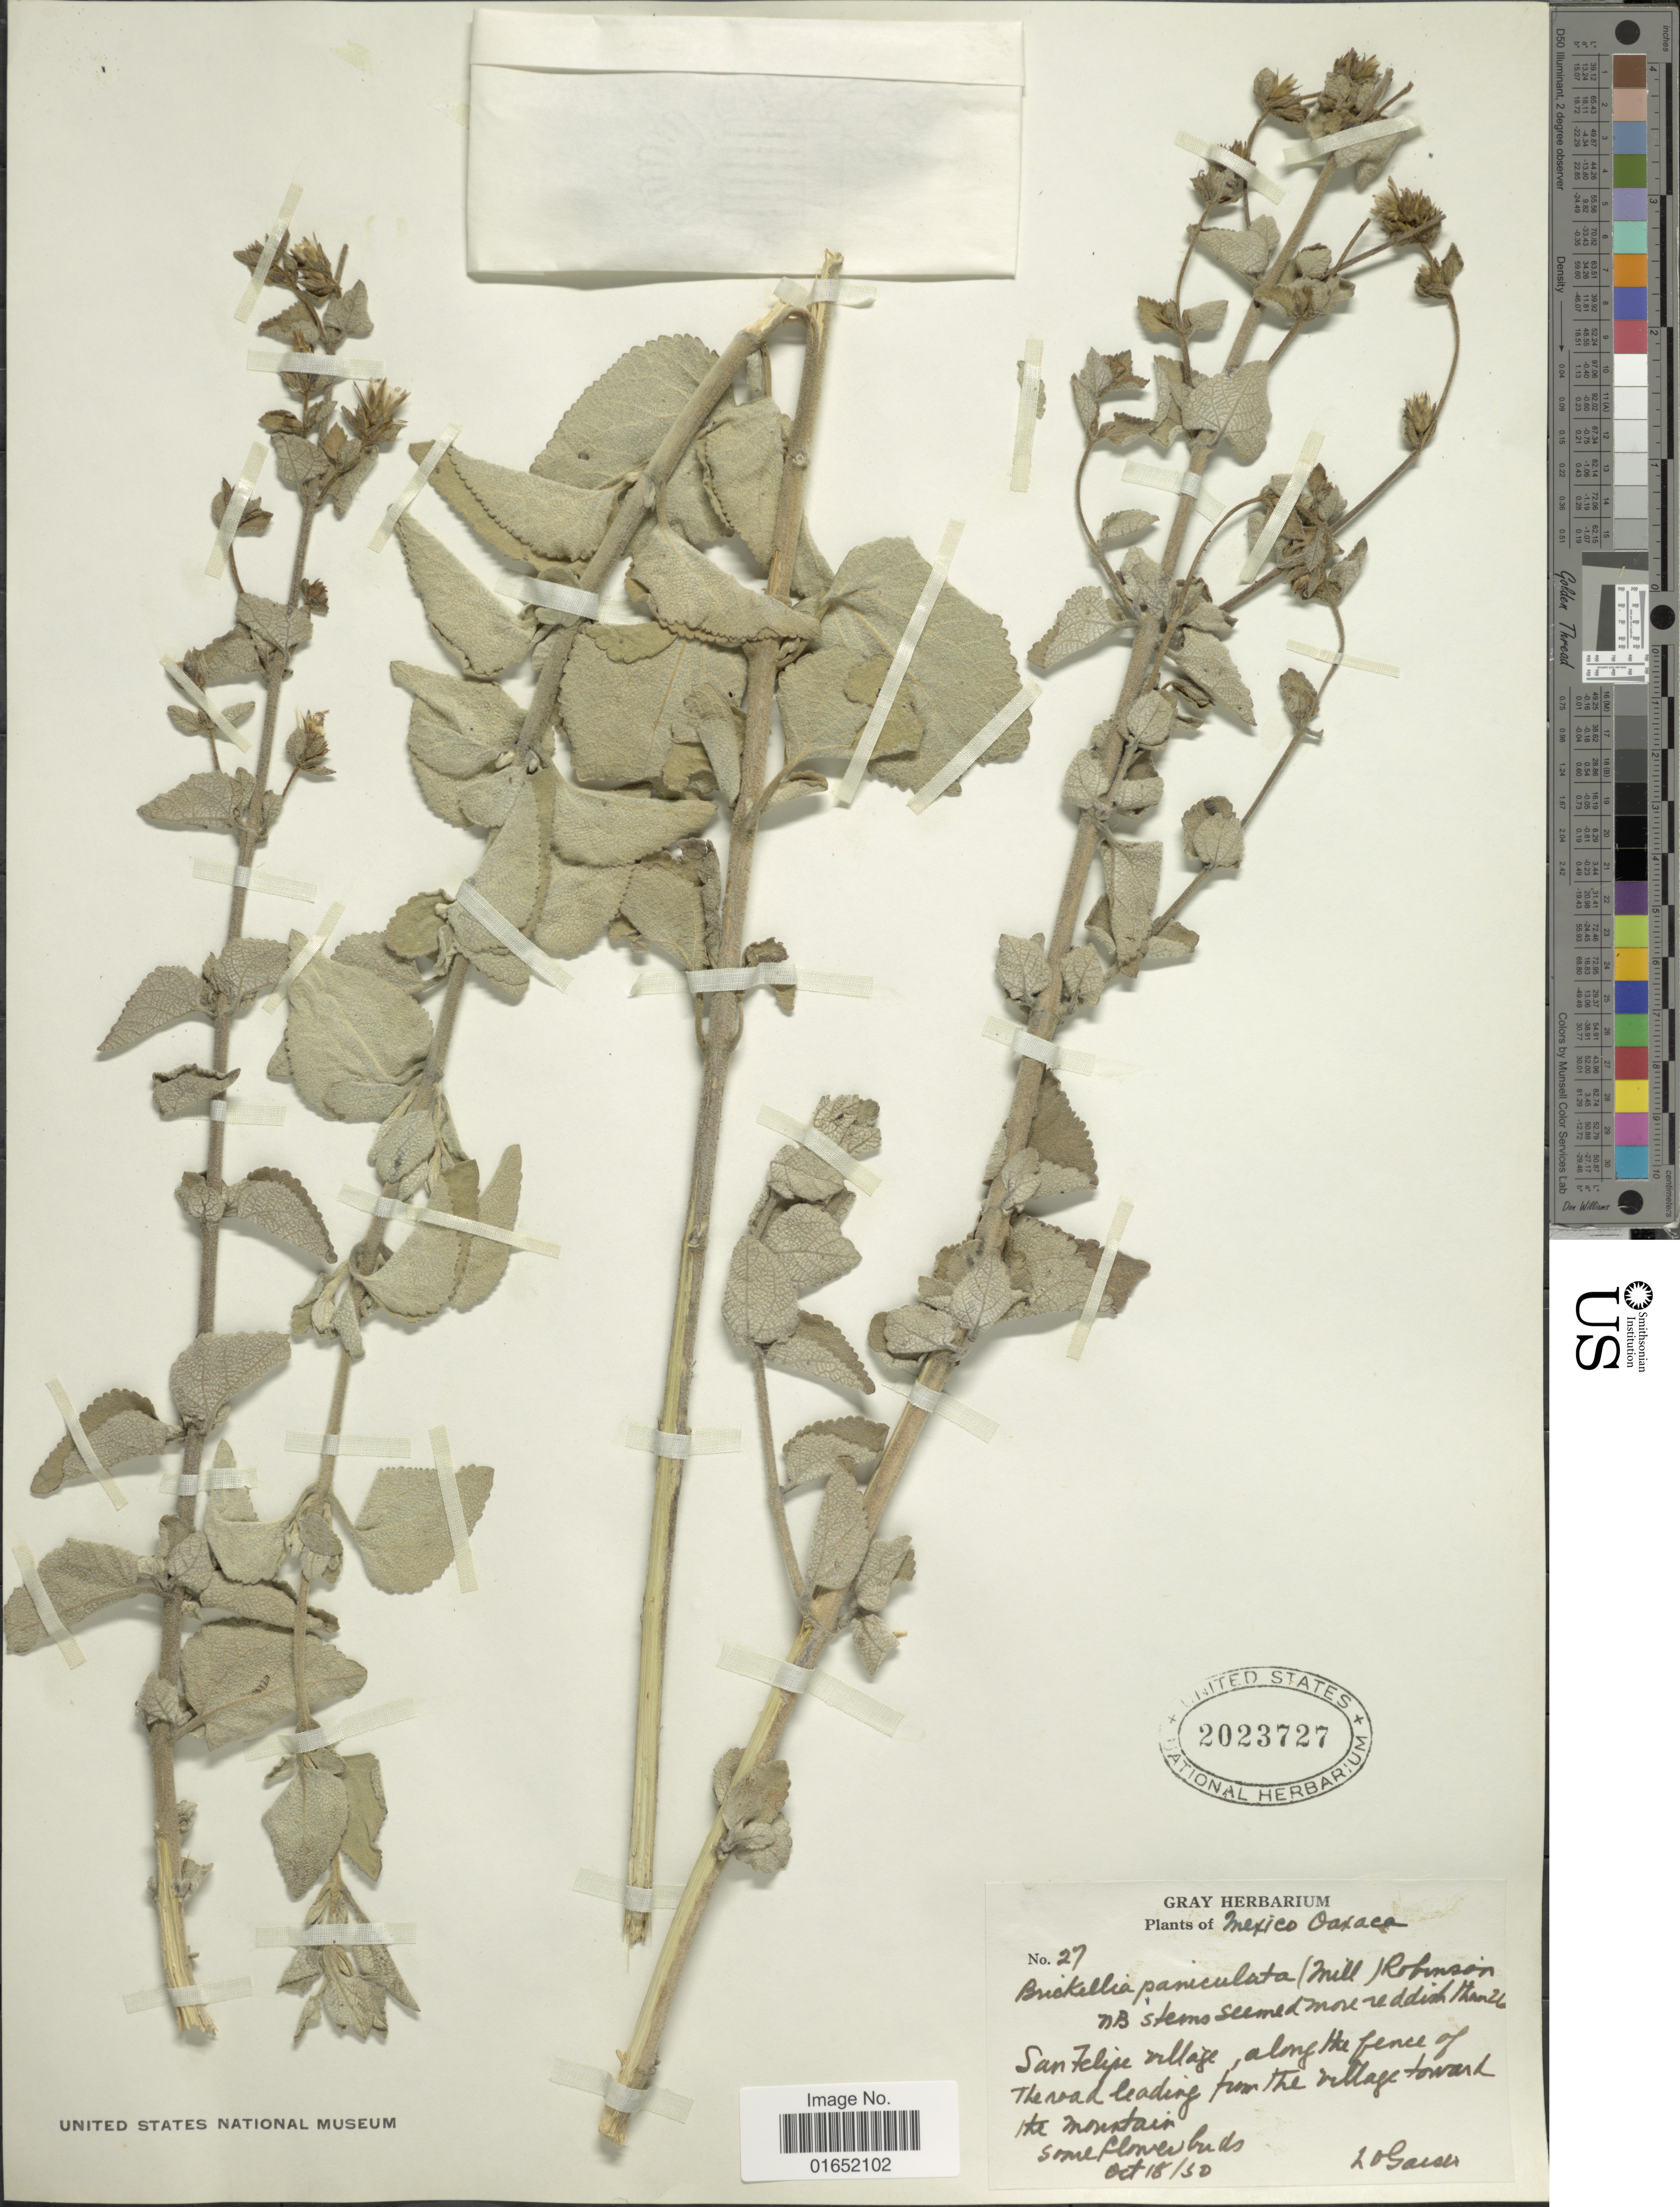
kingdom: Plantae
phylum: Tracheophyta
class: Magnoliopsida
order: Asterales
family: Asteraceae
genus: Brickellia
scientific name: Brickellia paniculata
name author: (Mill.) B.L. Rob.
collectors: L. Gaiser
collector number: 27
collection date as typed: Transcribed d/m/y: 18/10/50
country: Mexico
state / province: Oaxaca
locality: San Felipe village, along the fence of the road leading from village toward the mountain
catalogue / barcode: US 2023727